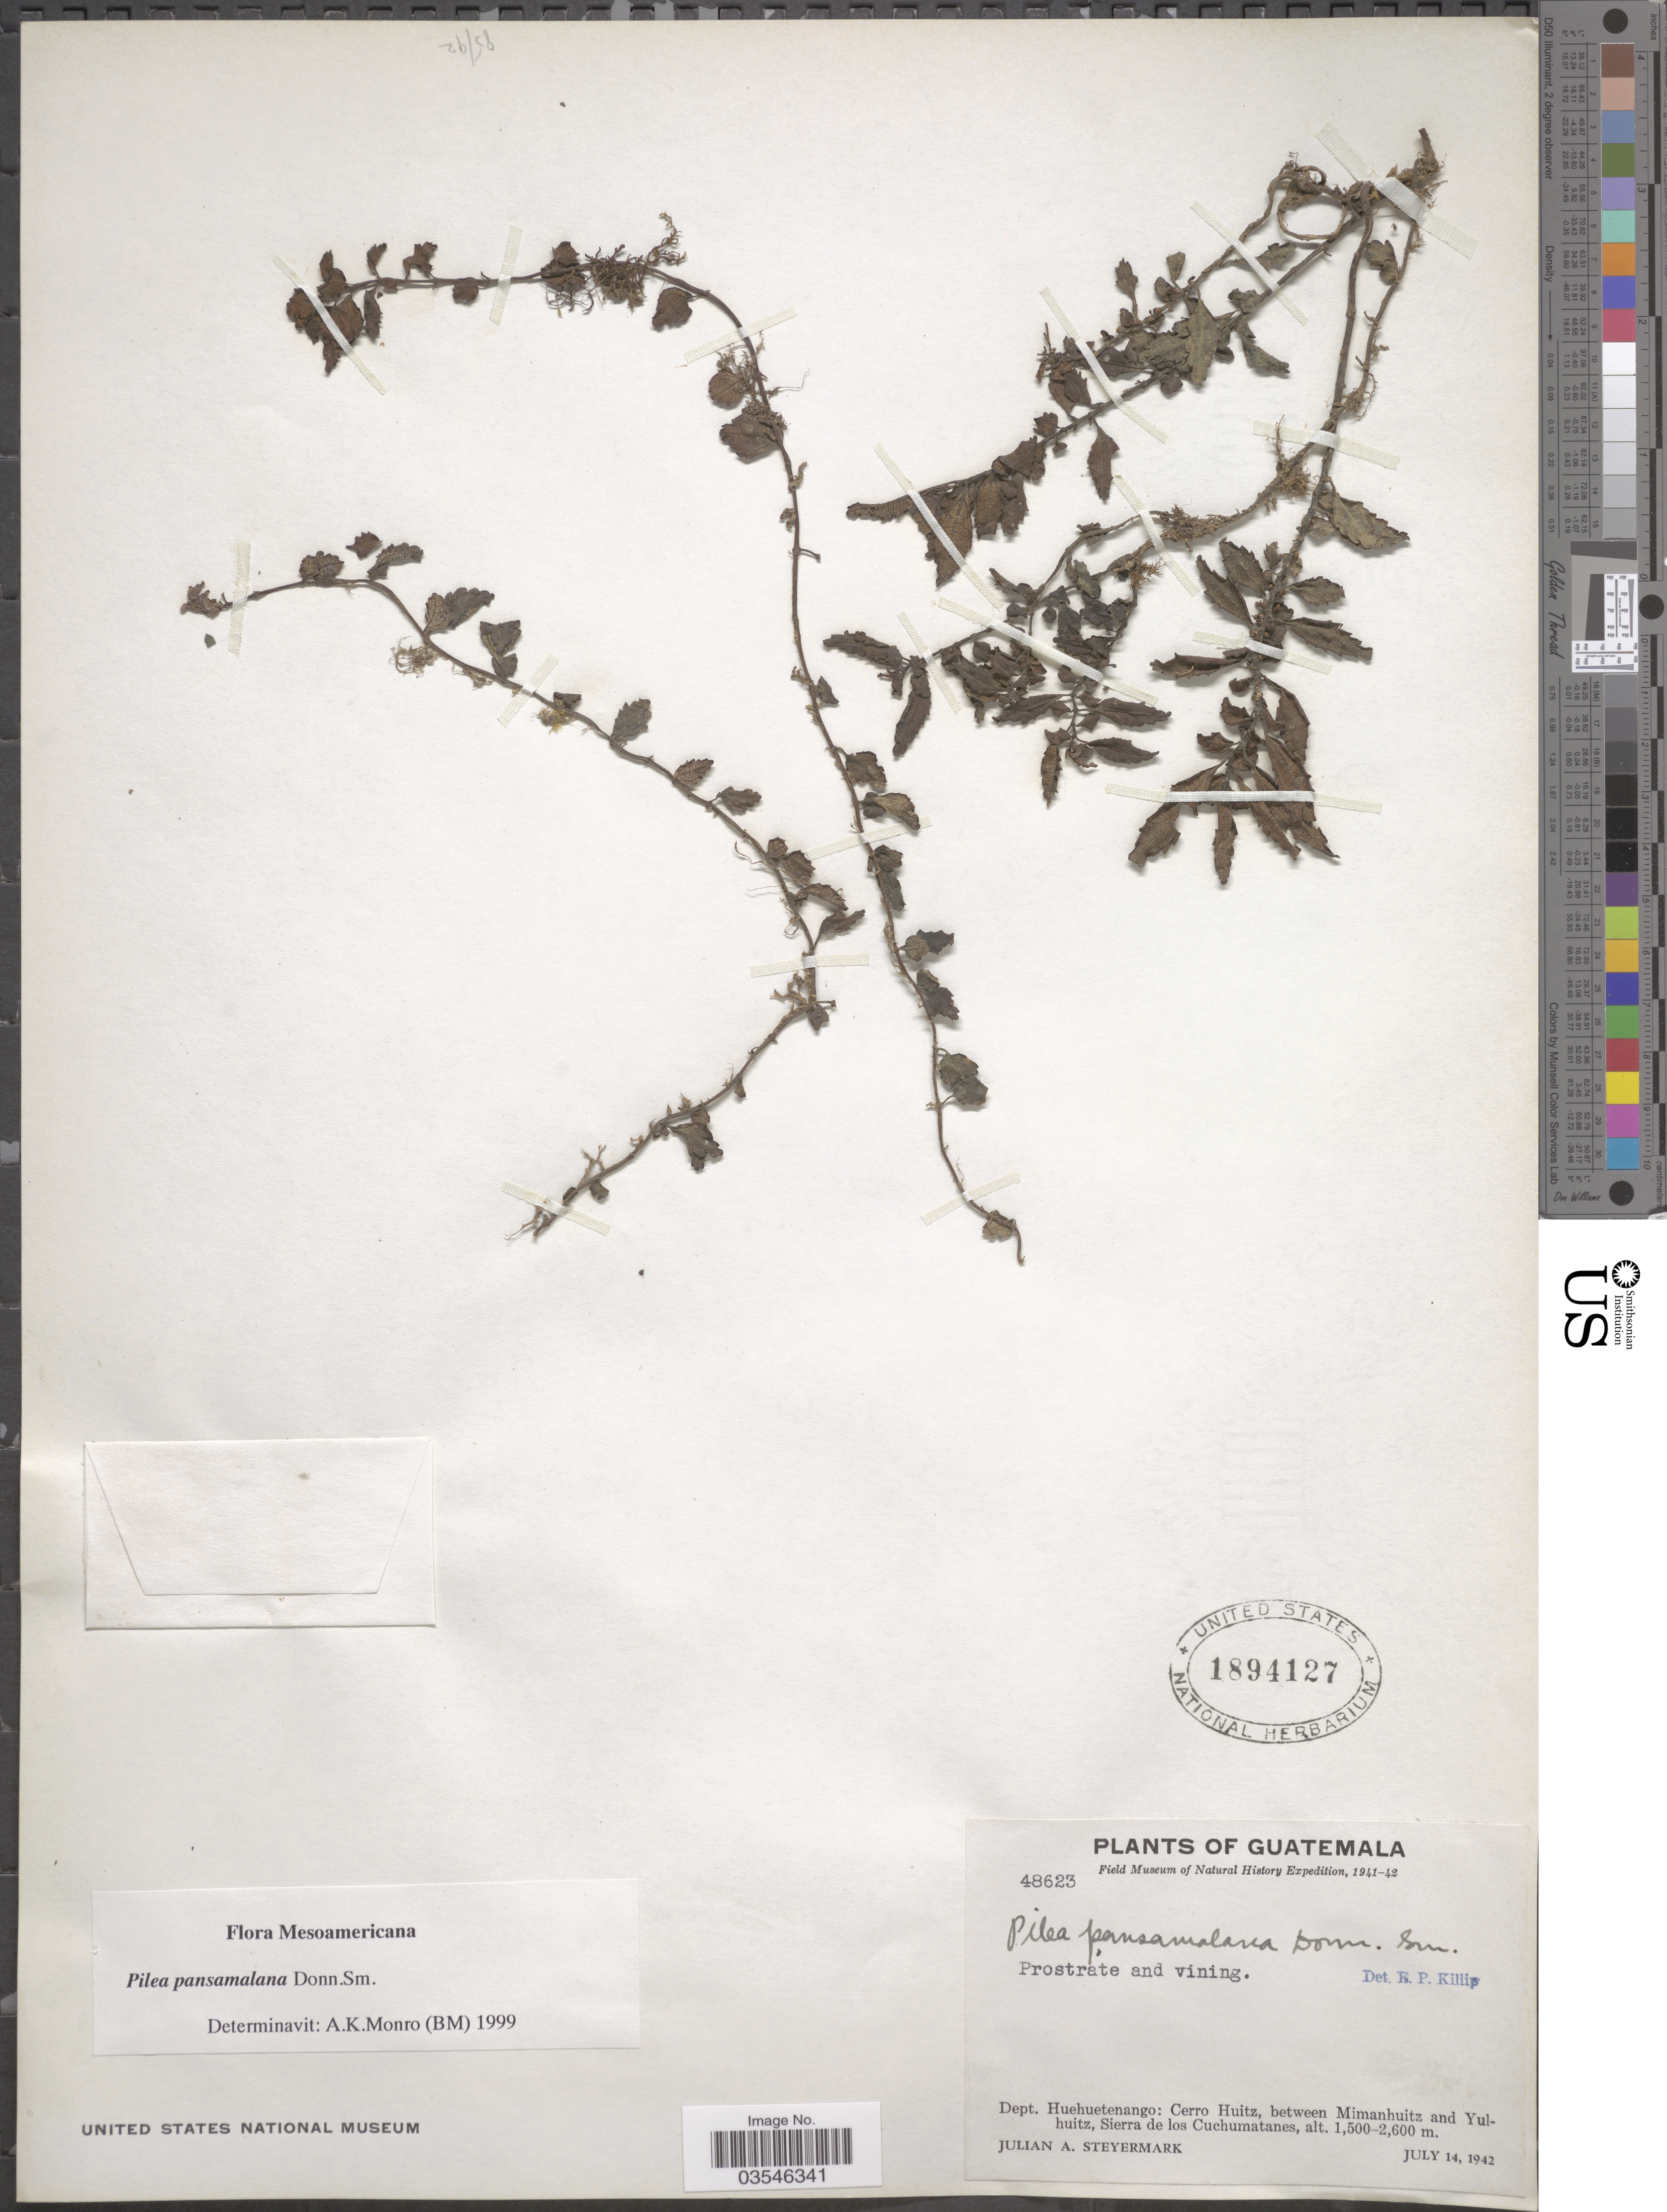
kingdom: Plantae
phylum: Tracheophyta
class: Magnoliopsida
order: Rosales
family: Urticaceae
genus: Pilea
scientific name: Pilea pansamalana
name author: Donn. Sm.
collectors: J. Steyermark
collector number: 48623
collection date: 1942-07-14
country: Guatemala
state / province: Huehuetenango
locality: Dept. Huehuetenango: Cerro Huitz, between Mimanhuitz and Yulhuitz, Sierra de los Cuchumatanes.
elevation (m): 1500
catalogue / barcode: US 1894127